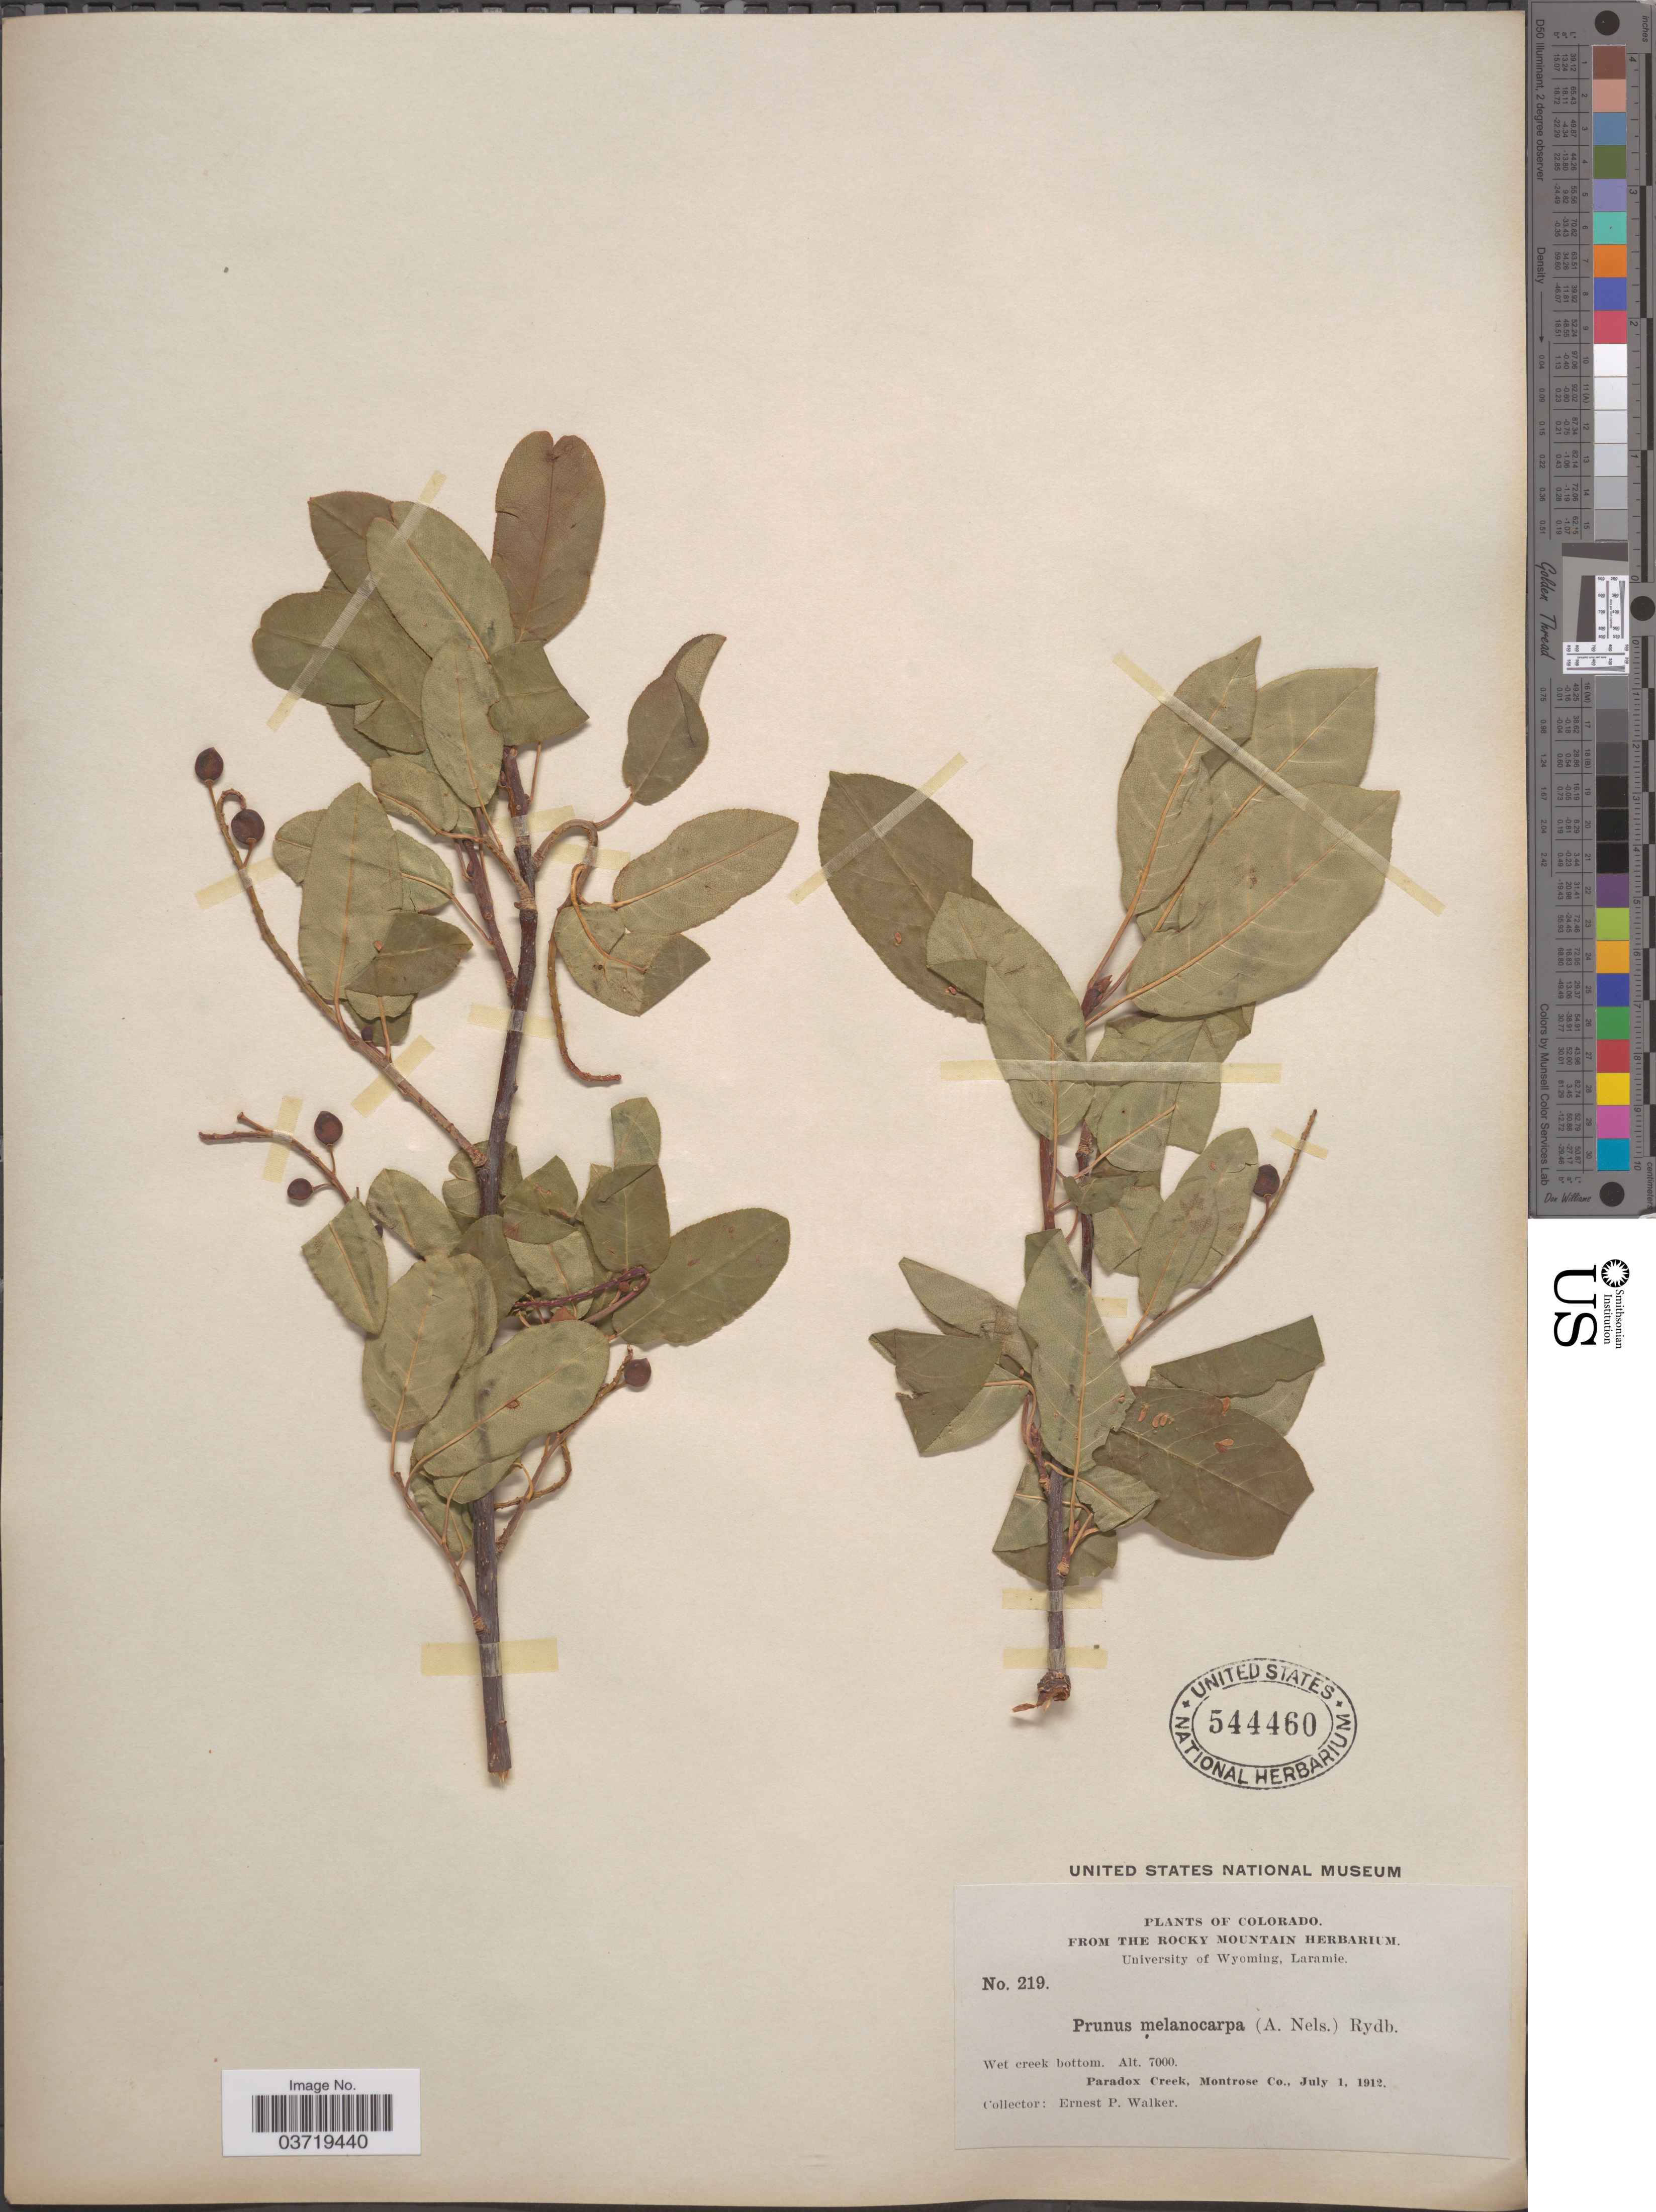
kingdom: Plantae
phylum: Tracheophyta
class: Magnoliopsida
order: Rosales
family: Rosaceae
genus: Prunus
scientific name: Prunus virginiana var. demissa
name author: (Nutt.) Torr.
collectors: E. P. Walker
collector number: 219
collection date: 1912-07-01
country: United States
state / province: Colorado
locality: Paradox Creek, Montrose Co.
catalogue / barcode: US 544460